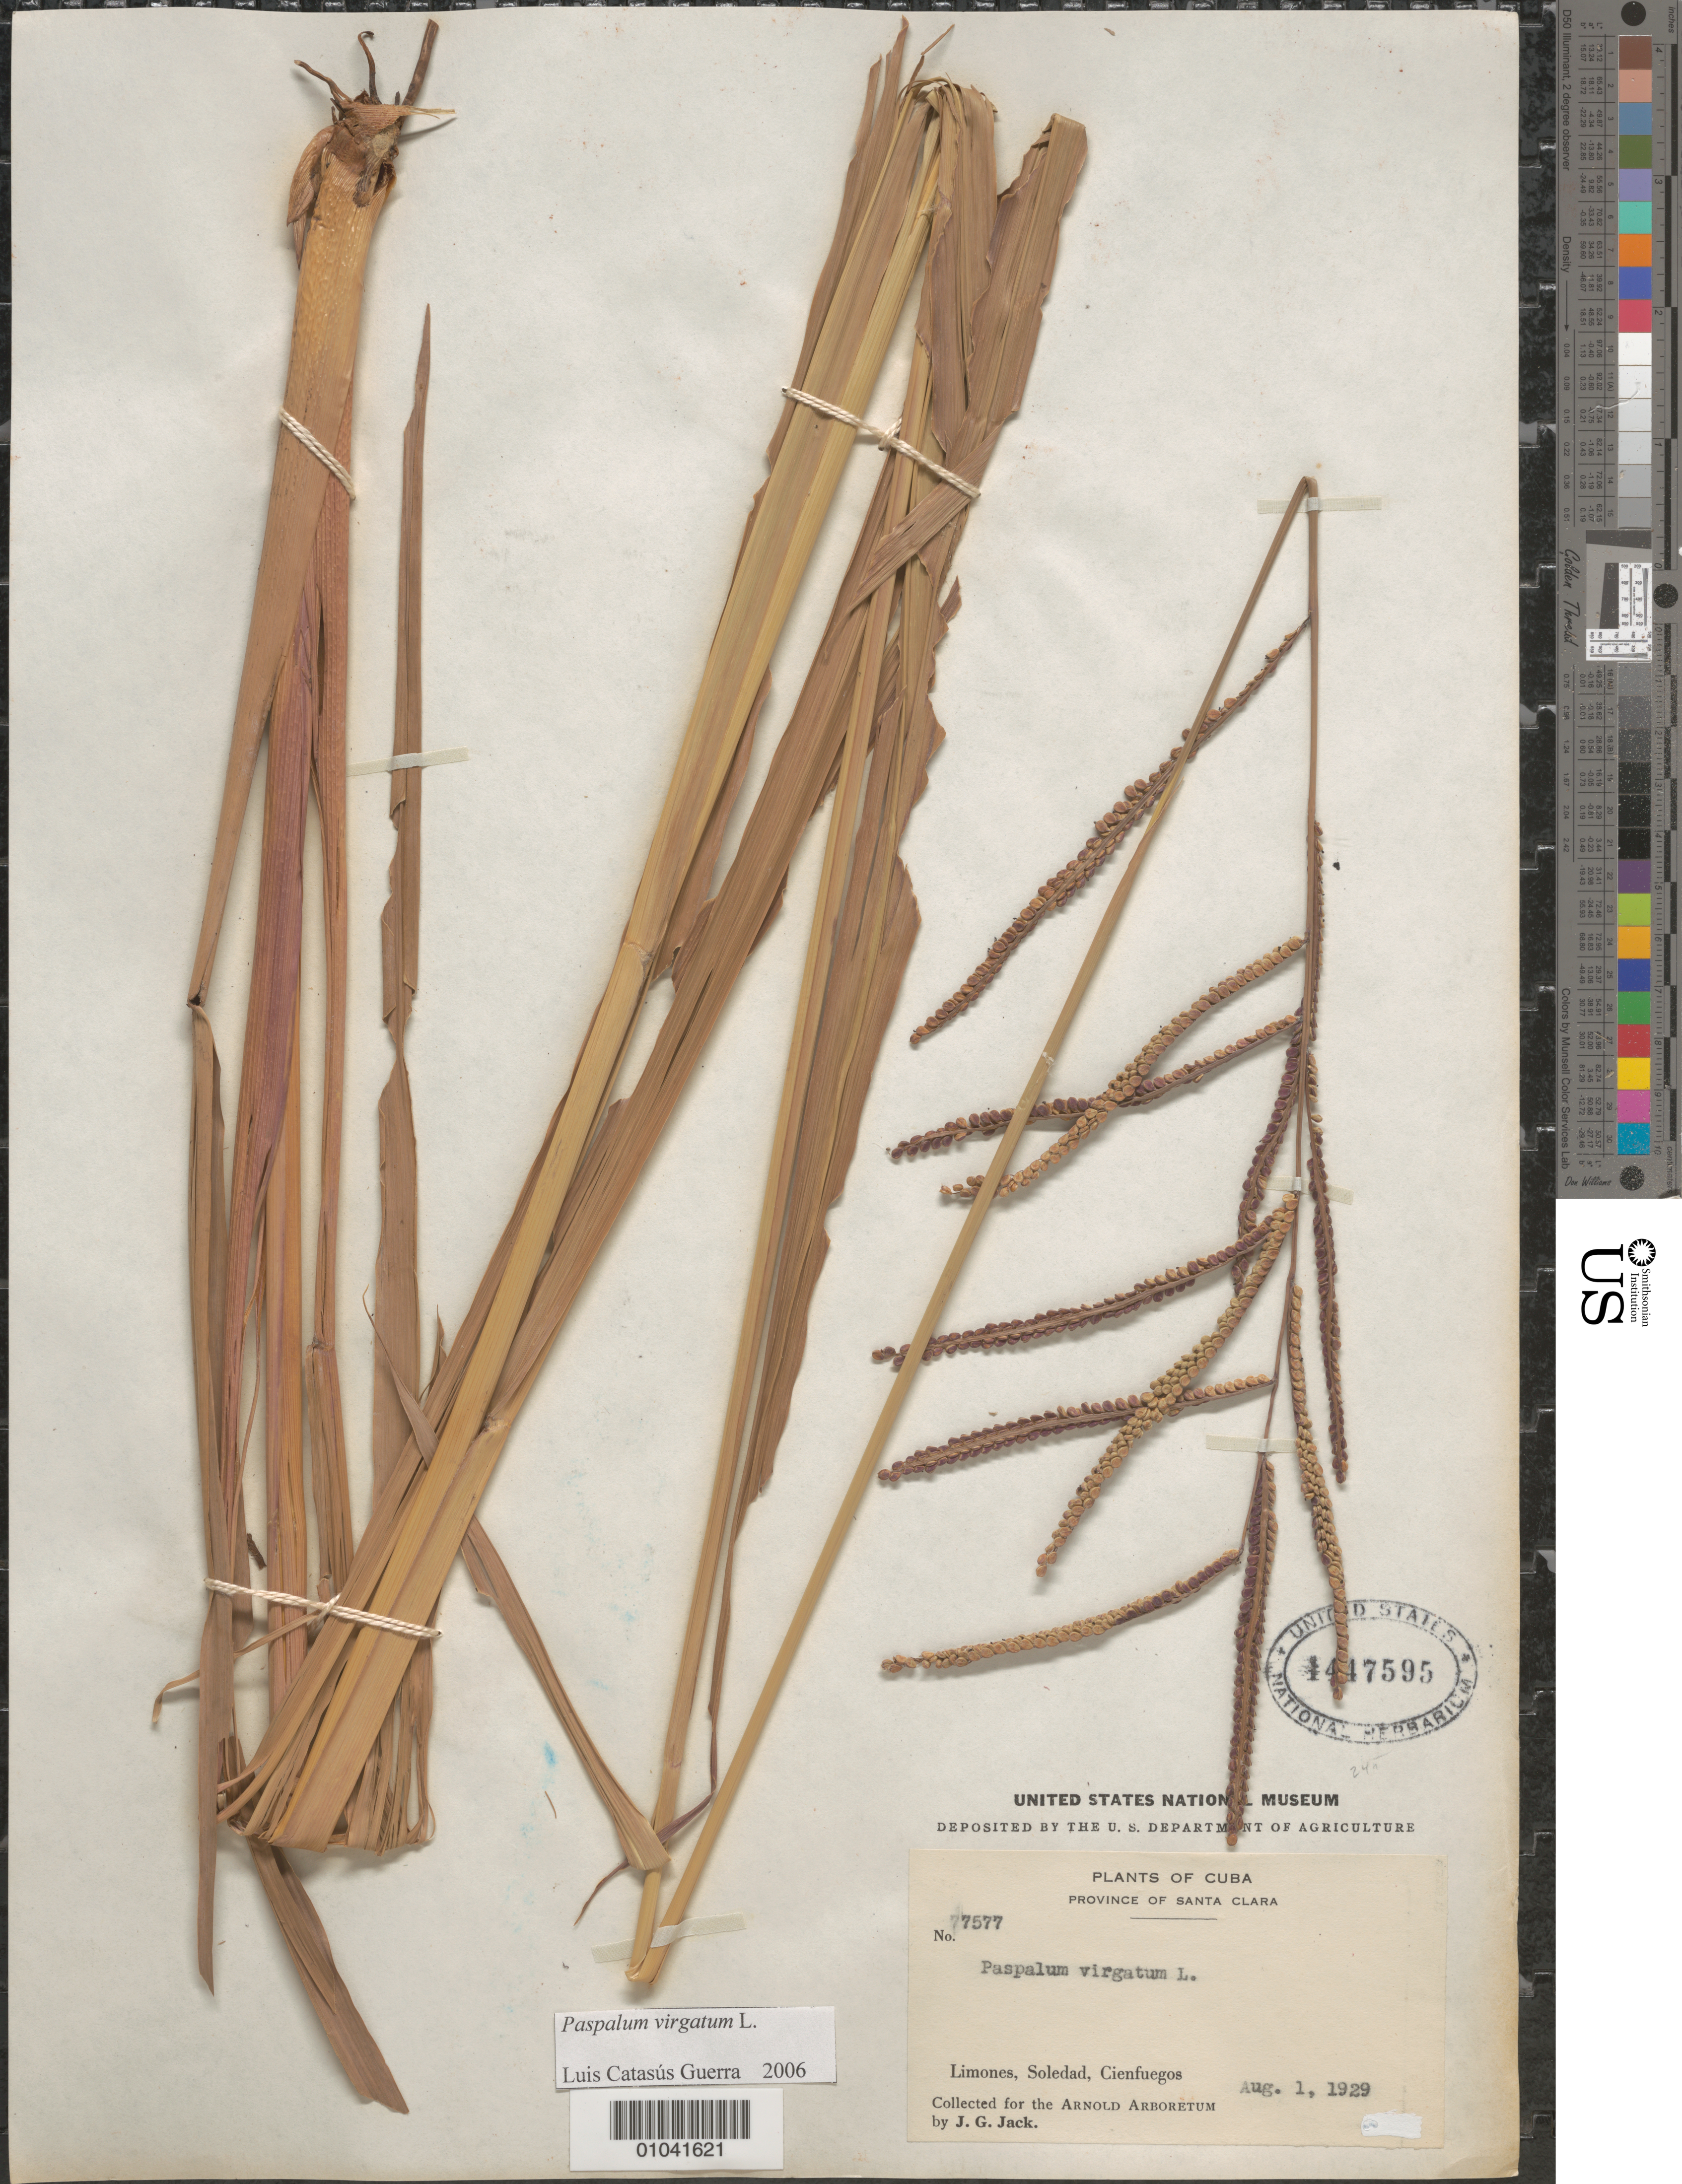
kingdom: Plantae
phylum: Tracheophyta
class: Liliopsida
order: Poales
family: Poaceae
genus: Paspalum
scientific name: Paspalum virgatum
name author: L.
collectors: J. G. Jack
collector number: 7577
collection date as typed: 01 Aug 1929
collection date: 1929-08-01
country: Cuba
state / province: Cienfuegos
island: Cuba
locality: Limones, Soledad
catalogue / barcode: US 1447595